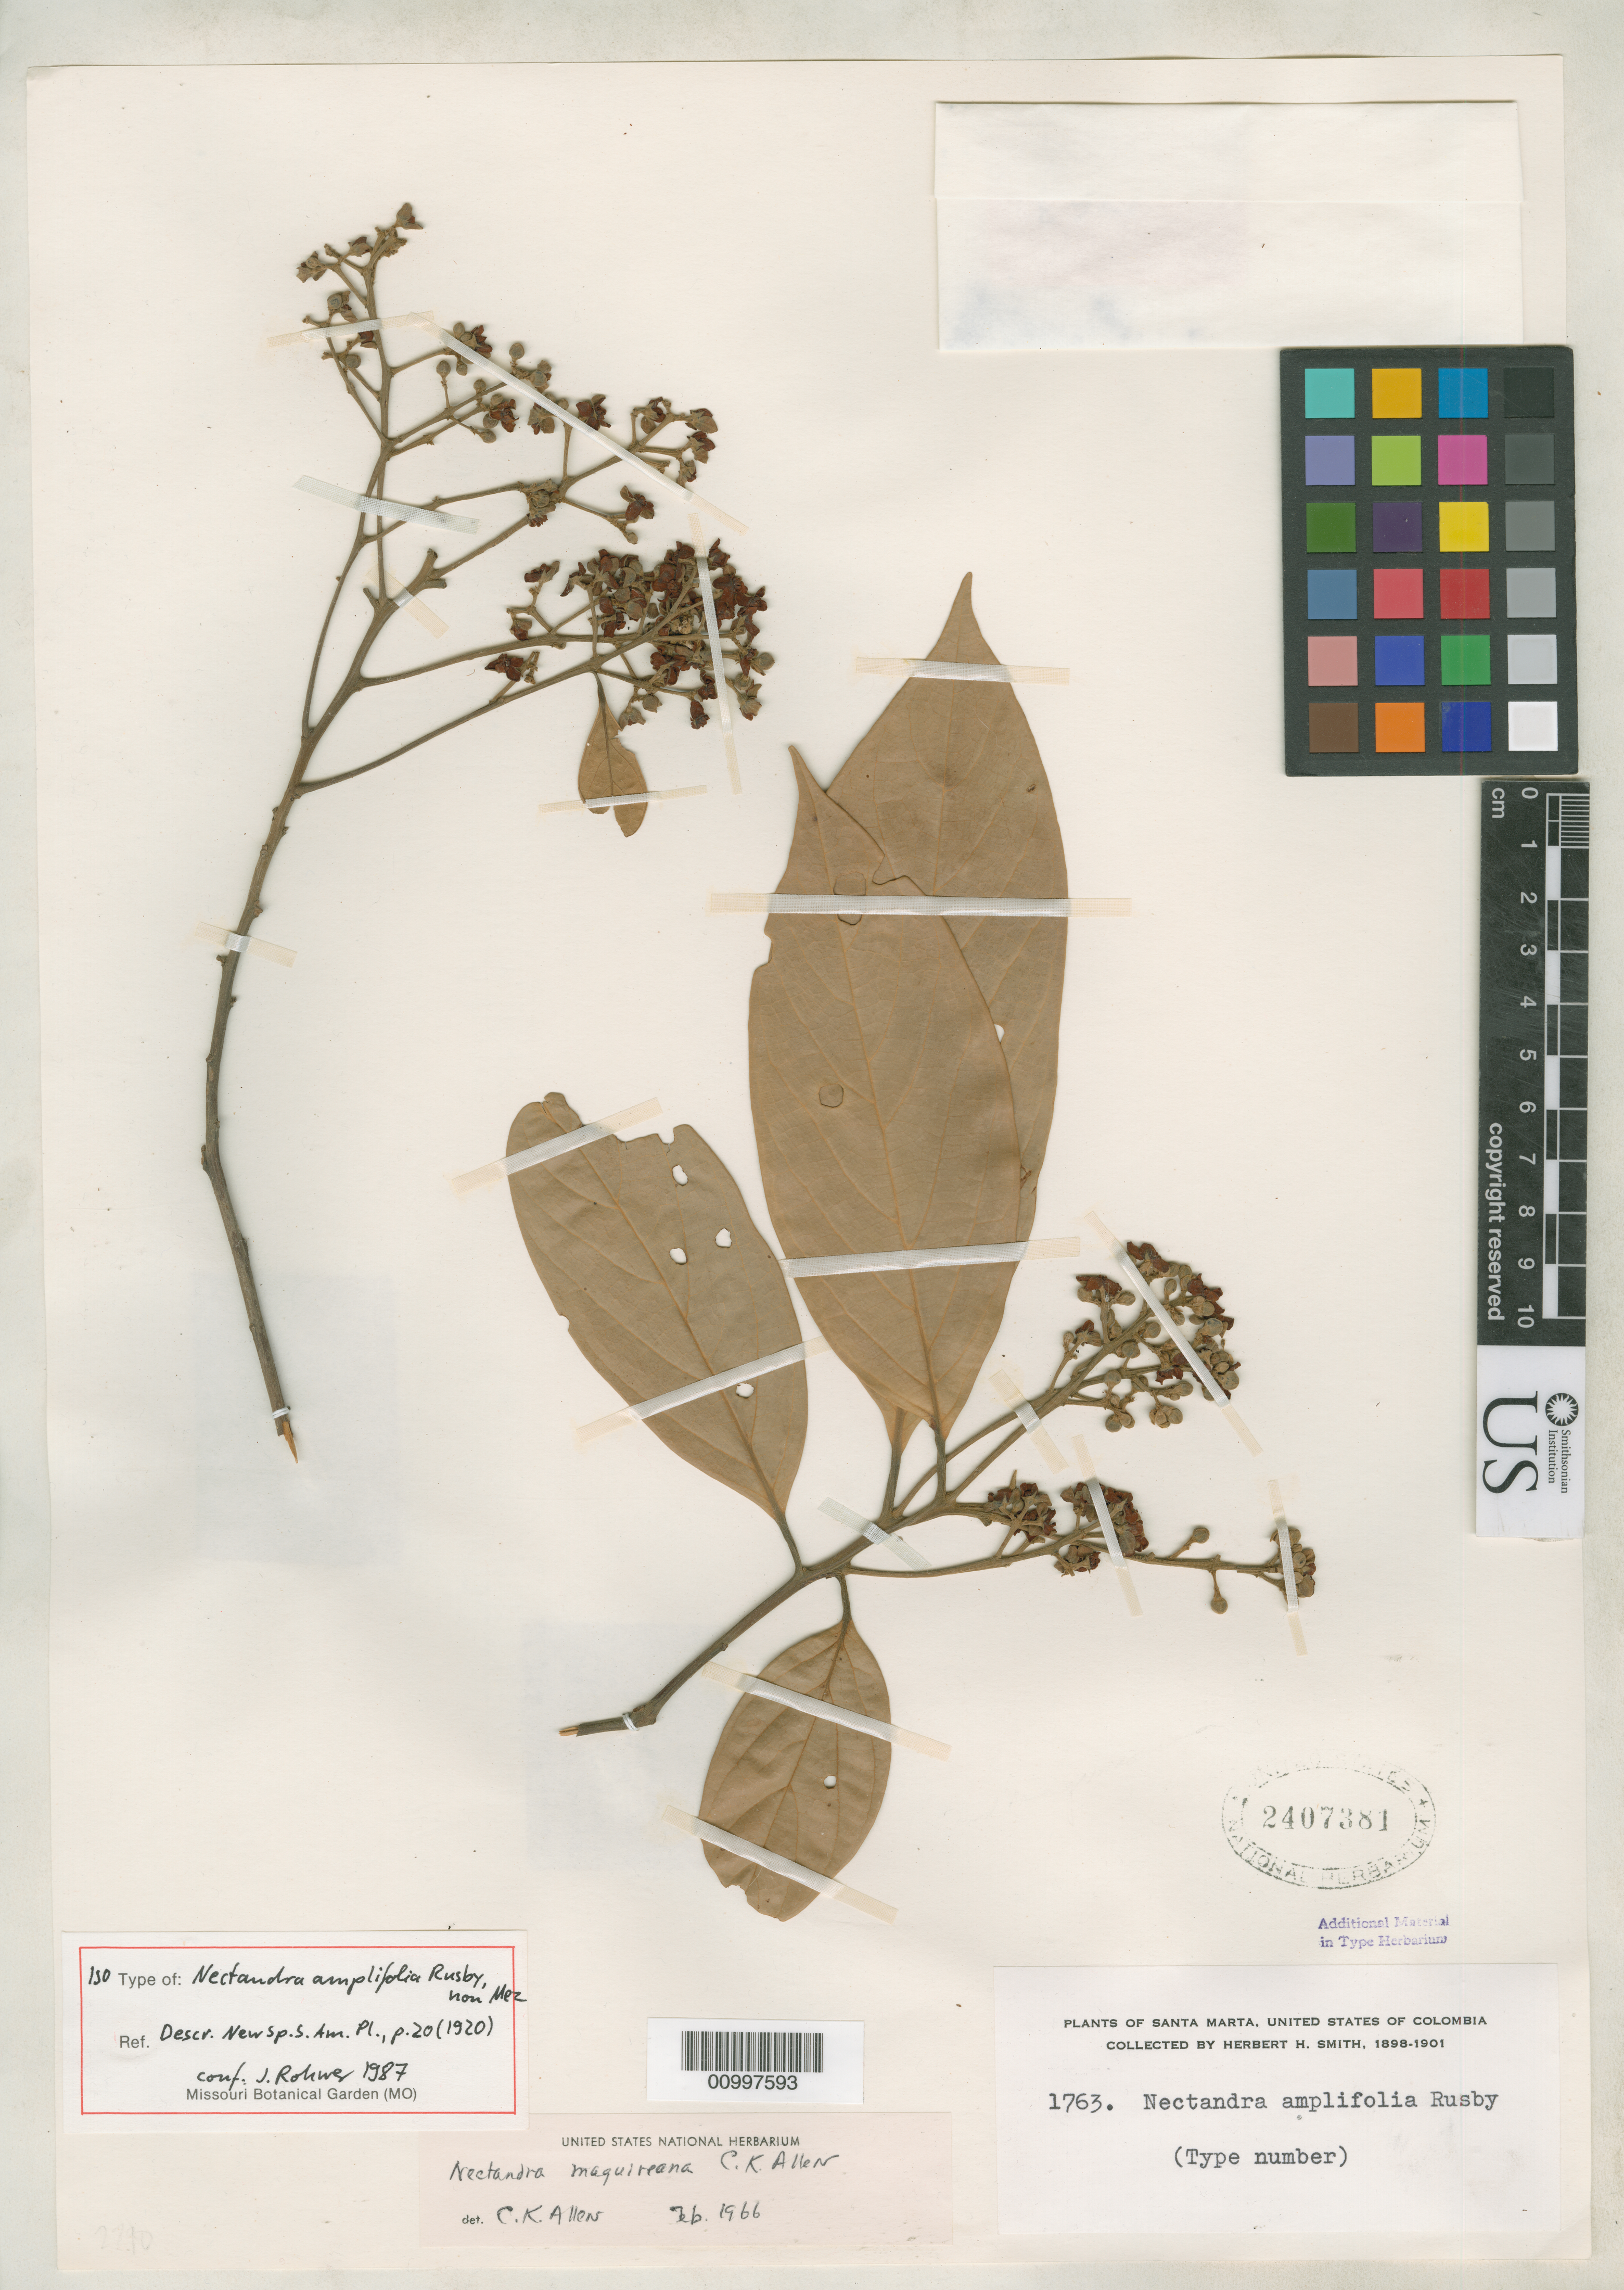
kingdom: Plantae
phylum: Tracheophyta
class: Magnoliopsida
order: Laurales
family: Lauraceae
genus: Nectandra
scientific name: Nectandra amplifolia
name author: Mez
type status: Isotype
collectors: Herbert H. Smith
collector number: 1763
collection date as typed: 1898 to -- --- 1901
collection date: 1898/1901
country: Colombia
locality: Santa Marta. [protologue, Las Partidas.]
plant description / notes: Later homonym of Nectandra amplifolia Mez (1892).; Also a type of Nectandra maguireana C.K. Allen, nom. nov.; Replacement name for Nectandra amplifolia Rusby, non N. amplifolia Mez.; Also a type of Nectandra amplifolia Rusby, nom. illeg.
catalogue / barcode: US 2407381